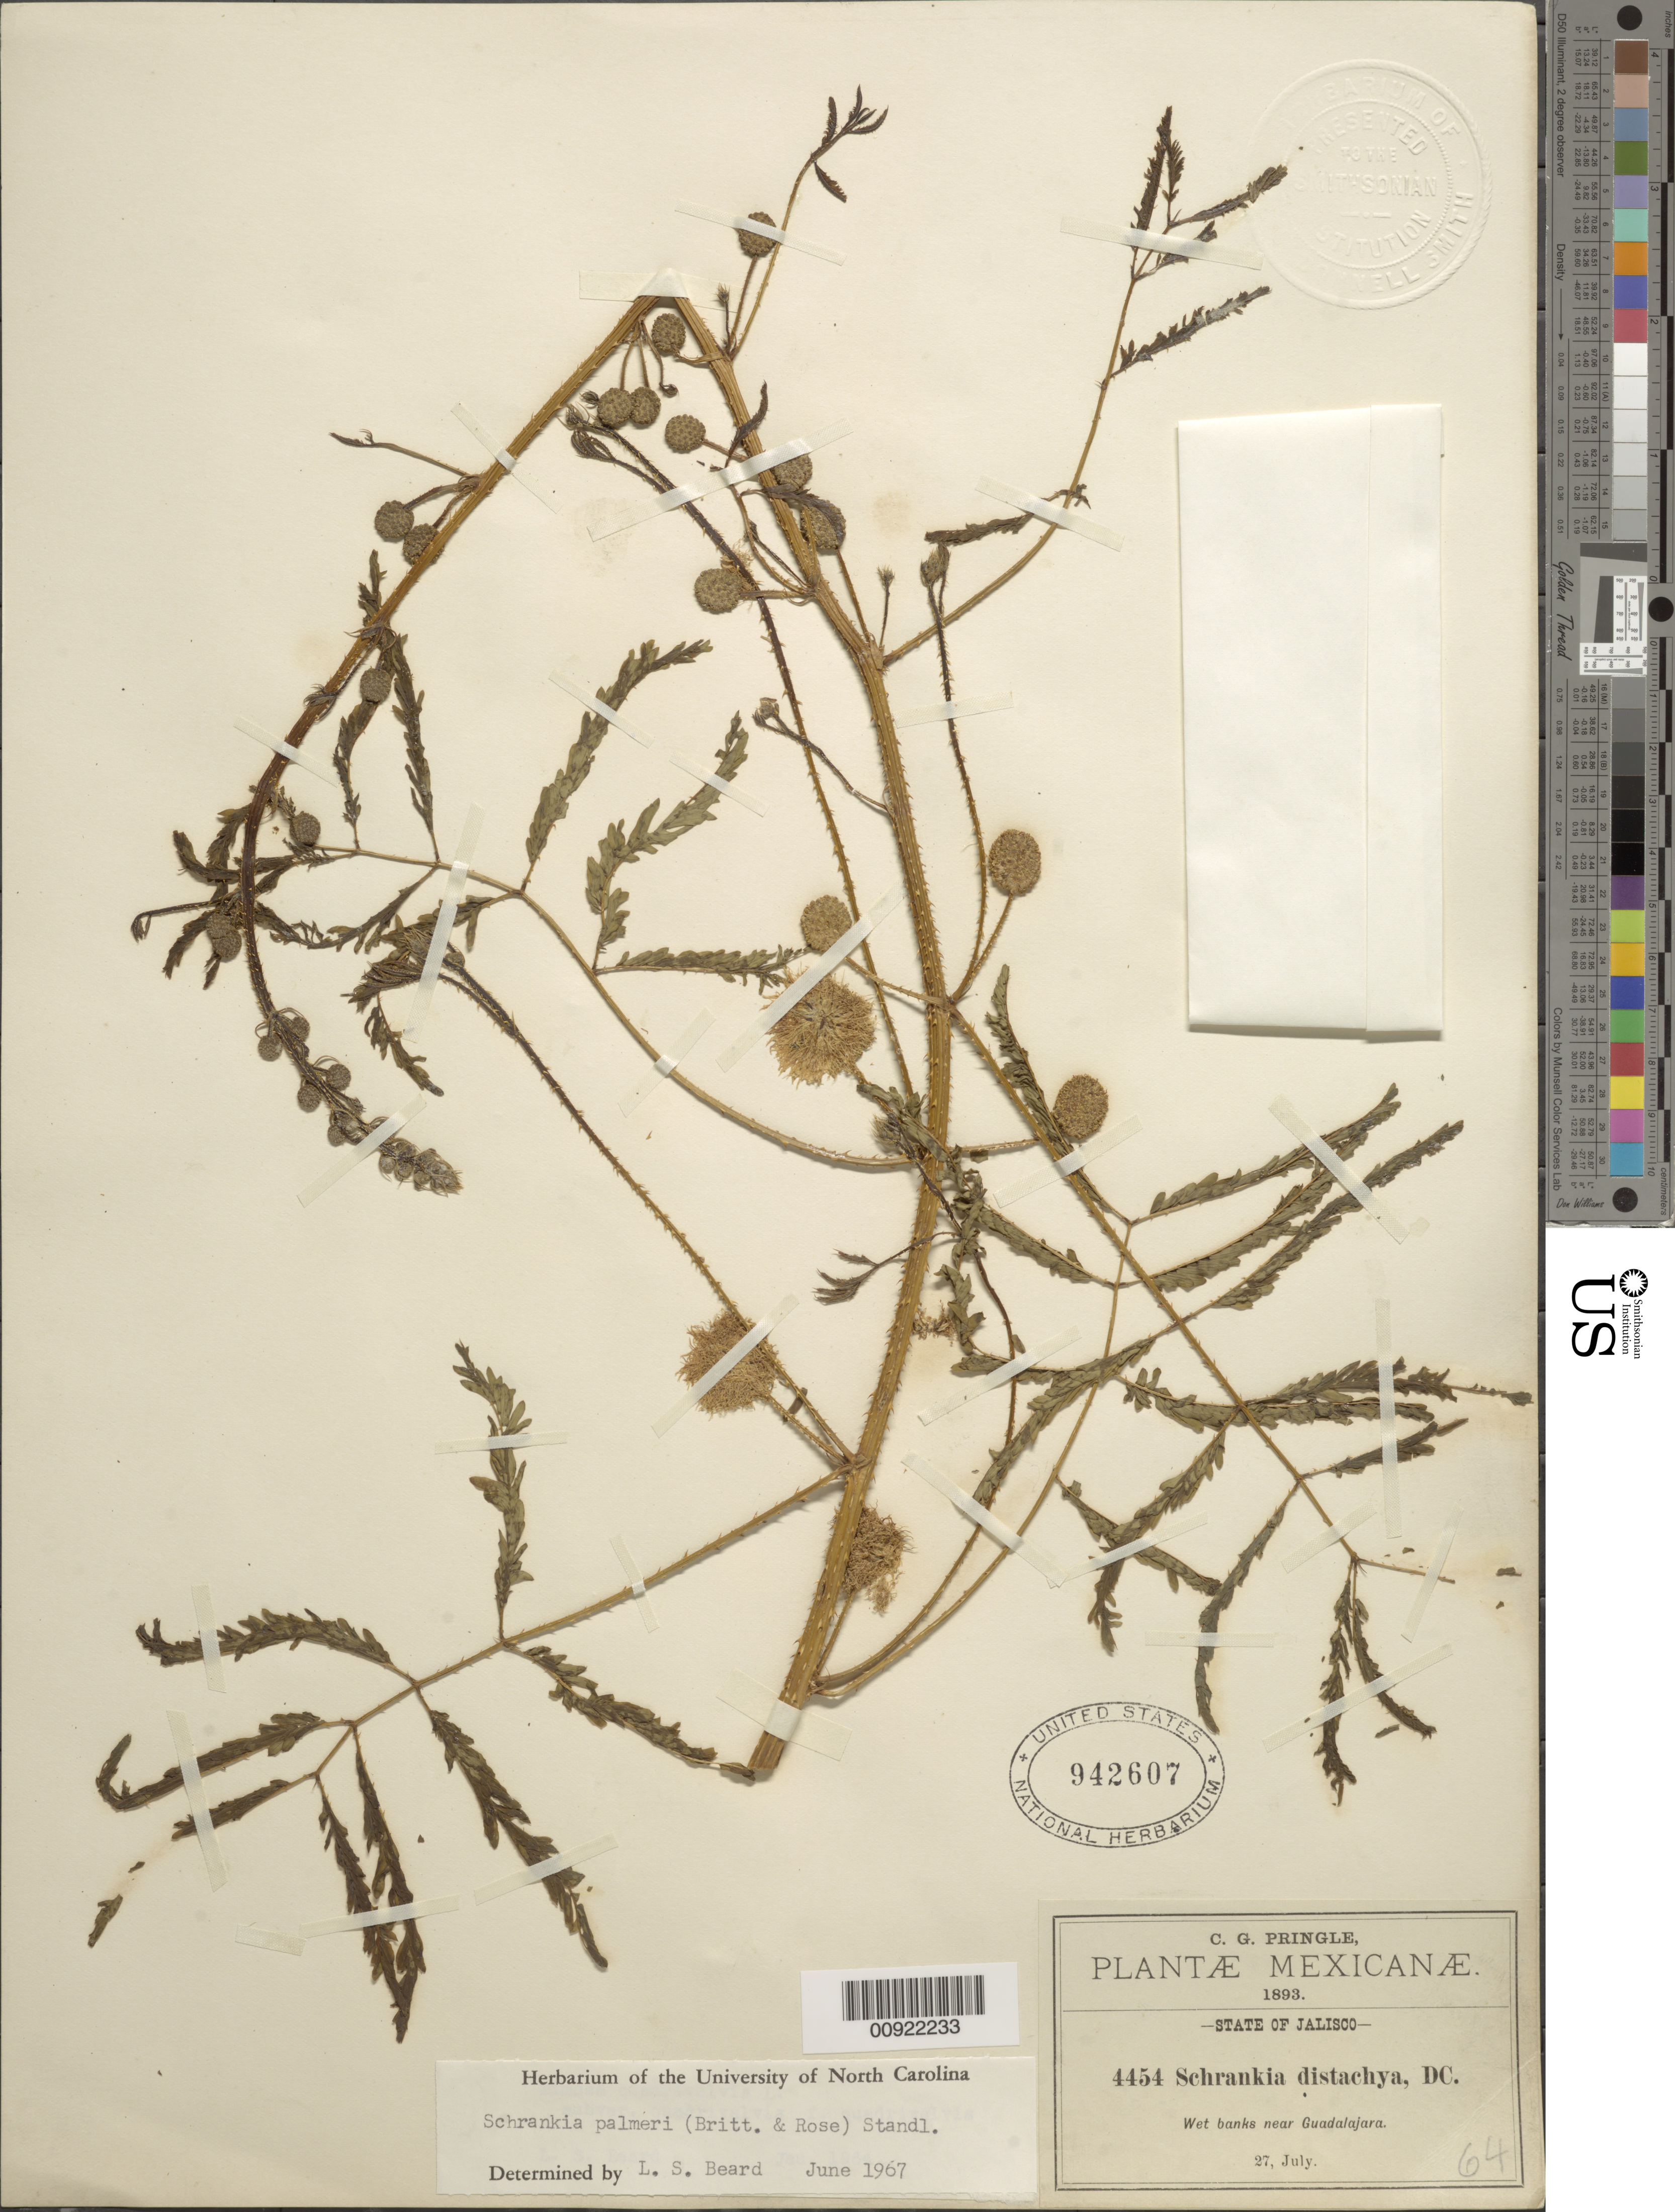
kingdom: Plantae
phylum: Tracheophyta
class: Magnoliopsida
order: Fabales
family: Fabaceae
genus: Mimosa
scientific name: Mimosa palmeri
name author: Rose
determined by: Strong, M. T., (US), Smithsonian Institution - National Museum of Natural History (UNITED STATES)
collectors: C. G. Pringle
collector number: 4454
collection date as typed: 27 Jul 1893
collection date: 1893-07-27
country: Mexico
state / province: Jalisco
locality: Near Guadalajara, State of Jalisco.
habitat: Wet banks.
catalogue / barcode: US 942607